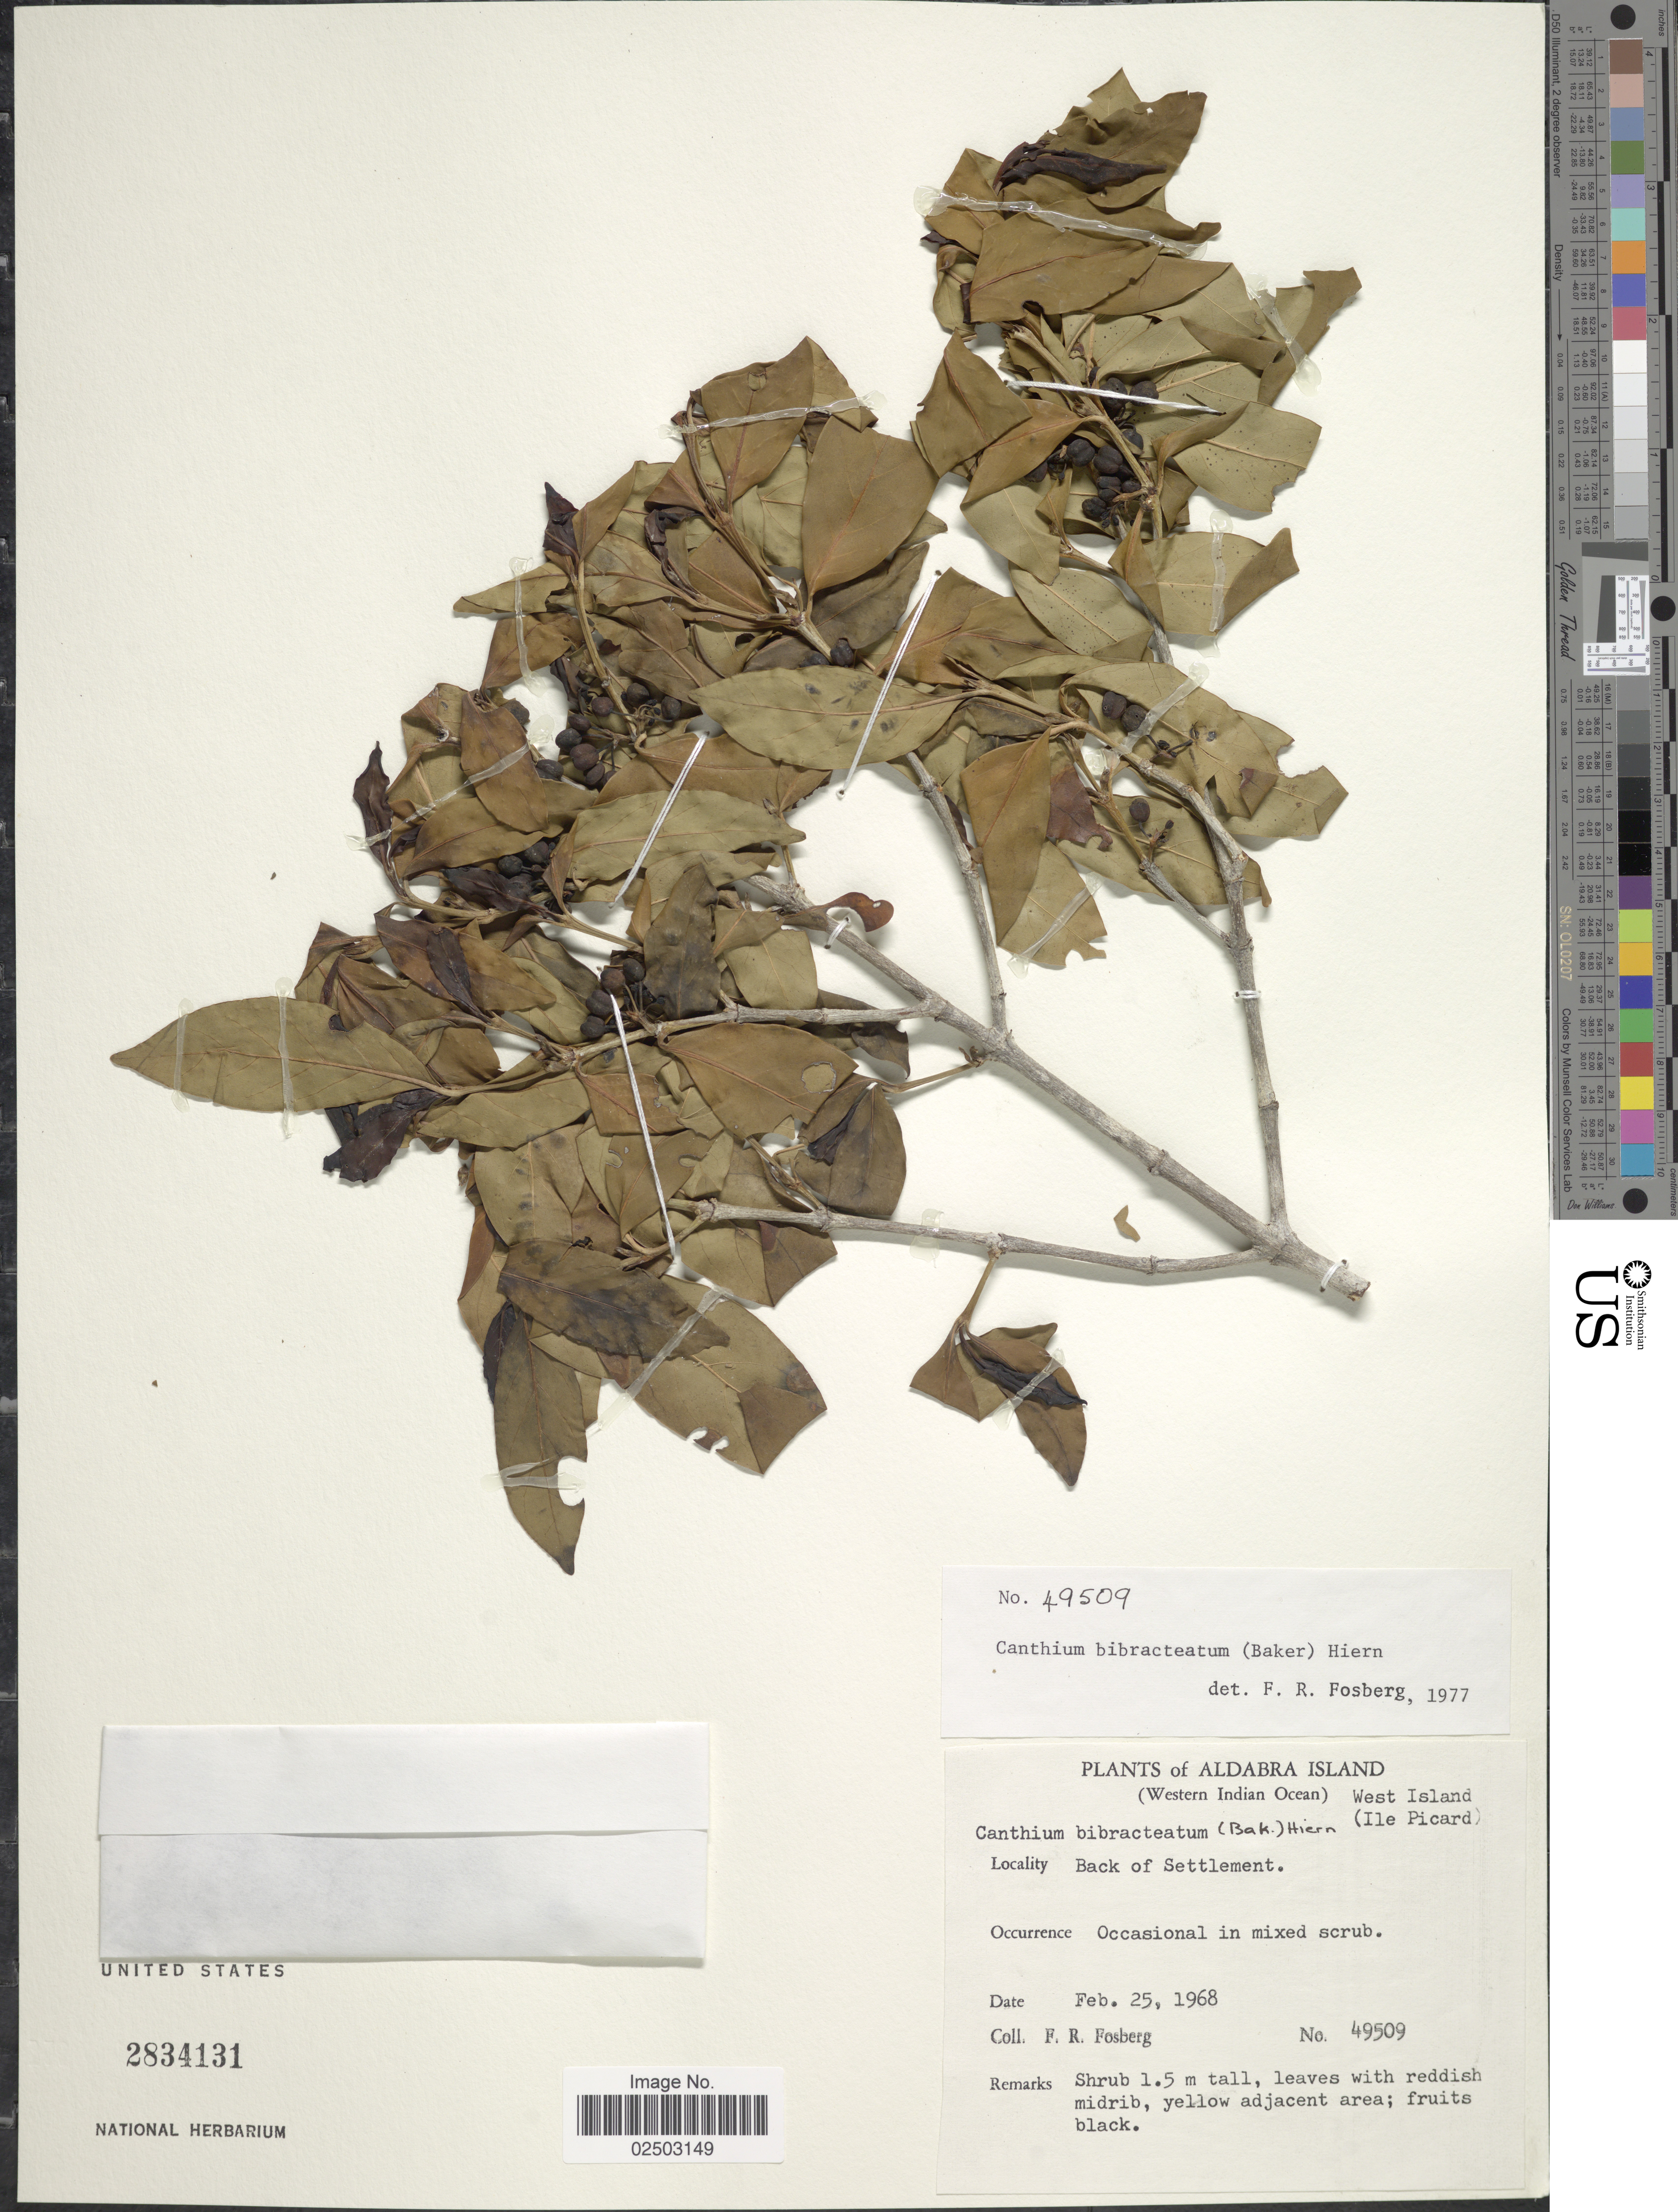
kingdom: Plantae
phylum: Tracheophyta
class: Magnoliopsida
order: Gentianales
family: Rubiaceae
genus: Canthium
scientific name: Canthium bibracteatum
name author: (Baker) Hiern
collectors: F. R. Fosberg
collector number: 49509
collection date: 1968-02-25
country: Seychelles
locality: Aldabra Island (Western Indian Ocean), West Island (Ile Picard), back of Settlement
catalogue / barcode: US 2834131